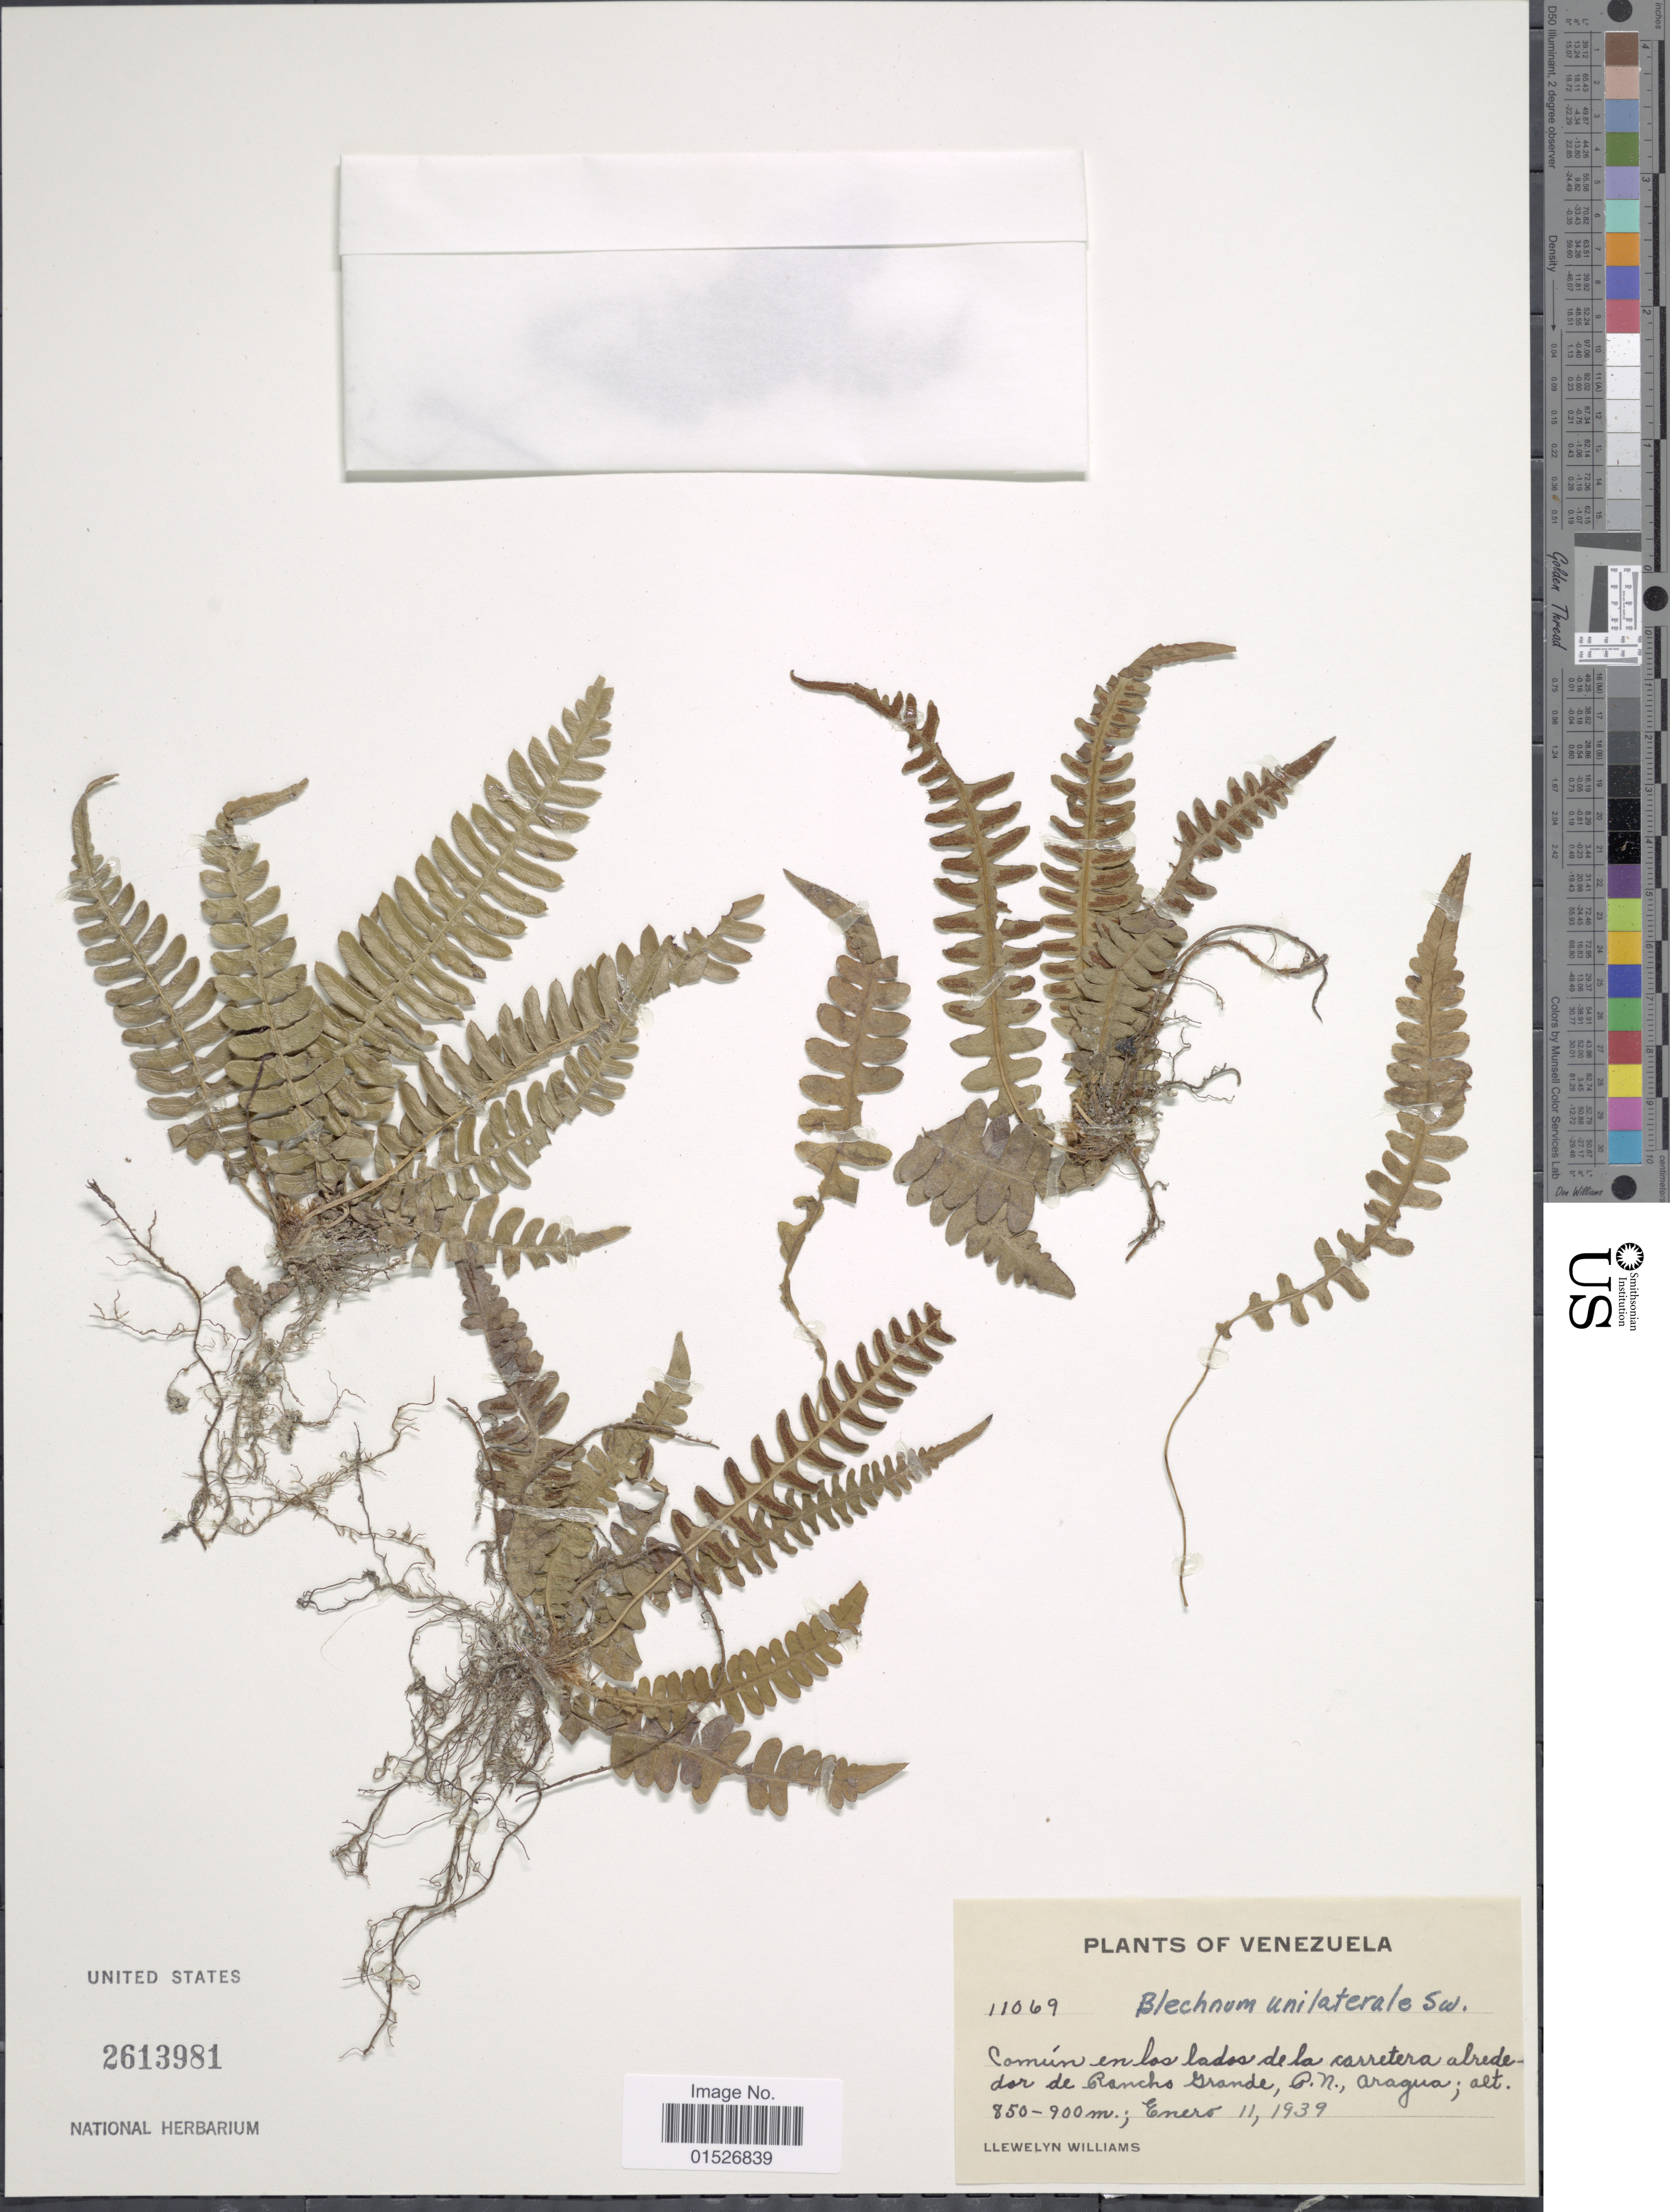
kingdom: Plantae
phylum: Tracheophyta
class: Polypodiopsida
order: Polypodiales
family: Blechnaceae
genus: Blechnum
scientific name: Blechnum polypodioides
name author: Raddi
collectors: Ll. Williams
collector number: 11069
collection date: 1939-01-11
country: Venezuela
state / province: Aragua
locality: Comun en los lados de la carretera alrededor de Rancho Grande, P. N., Aragua [interpreted]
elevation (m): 850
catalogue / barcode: US 2613981